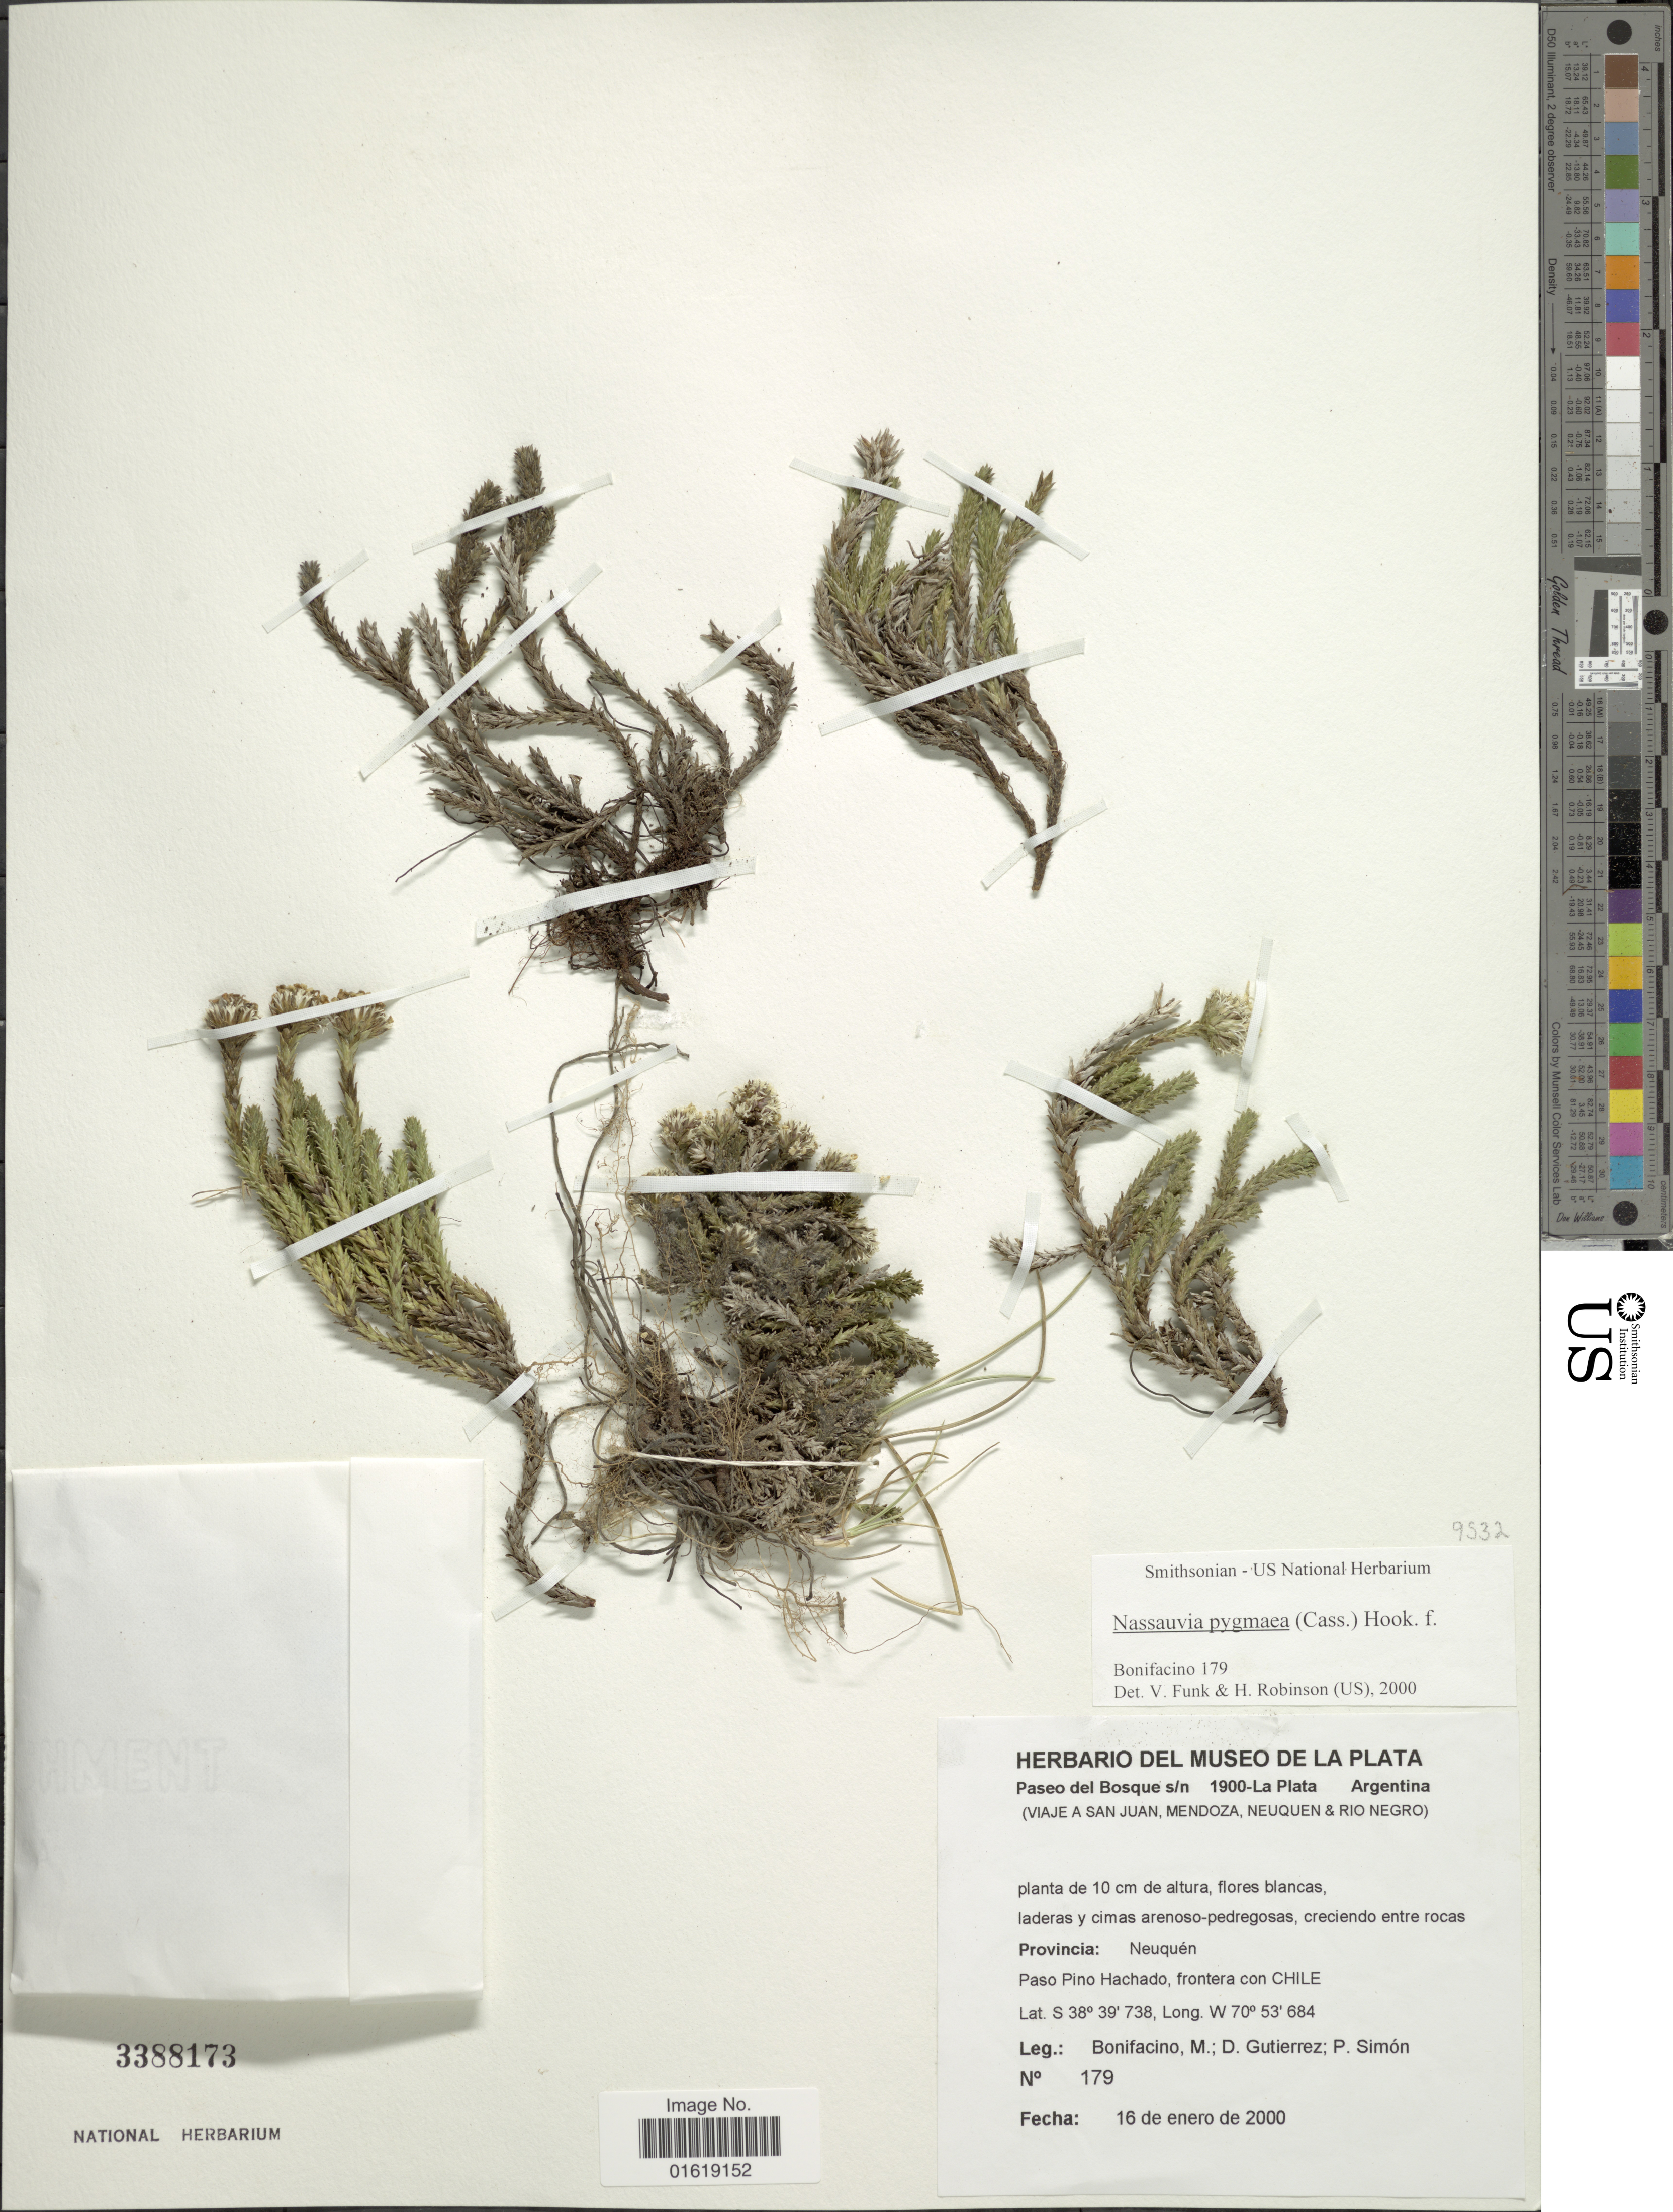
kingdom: Plantae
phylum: Tracheophyta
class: Magnoliopsida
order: Asterales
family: Asteraceae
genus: Nassauvia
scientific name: Nassauvia pygmaea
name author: (Cass.) Hook. f.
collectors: M. Bonifacino, D. G. Gutiérrez & P. Simon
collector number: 0179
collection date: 2000-01-16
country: Argentina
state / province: Neuquen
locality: Provincia: Neuquén. Paso Pino Hachado, frontera con Chile.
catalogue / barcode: US 3388173